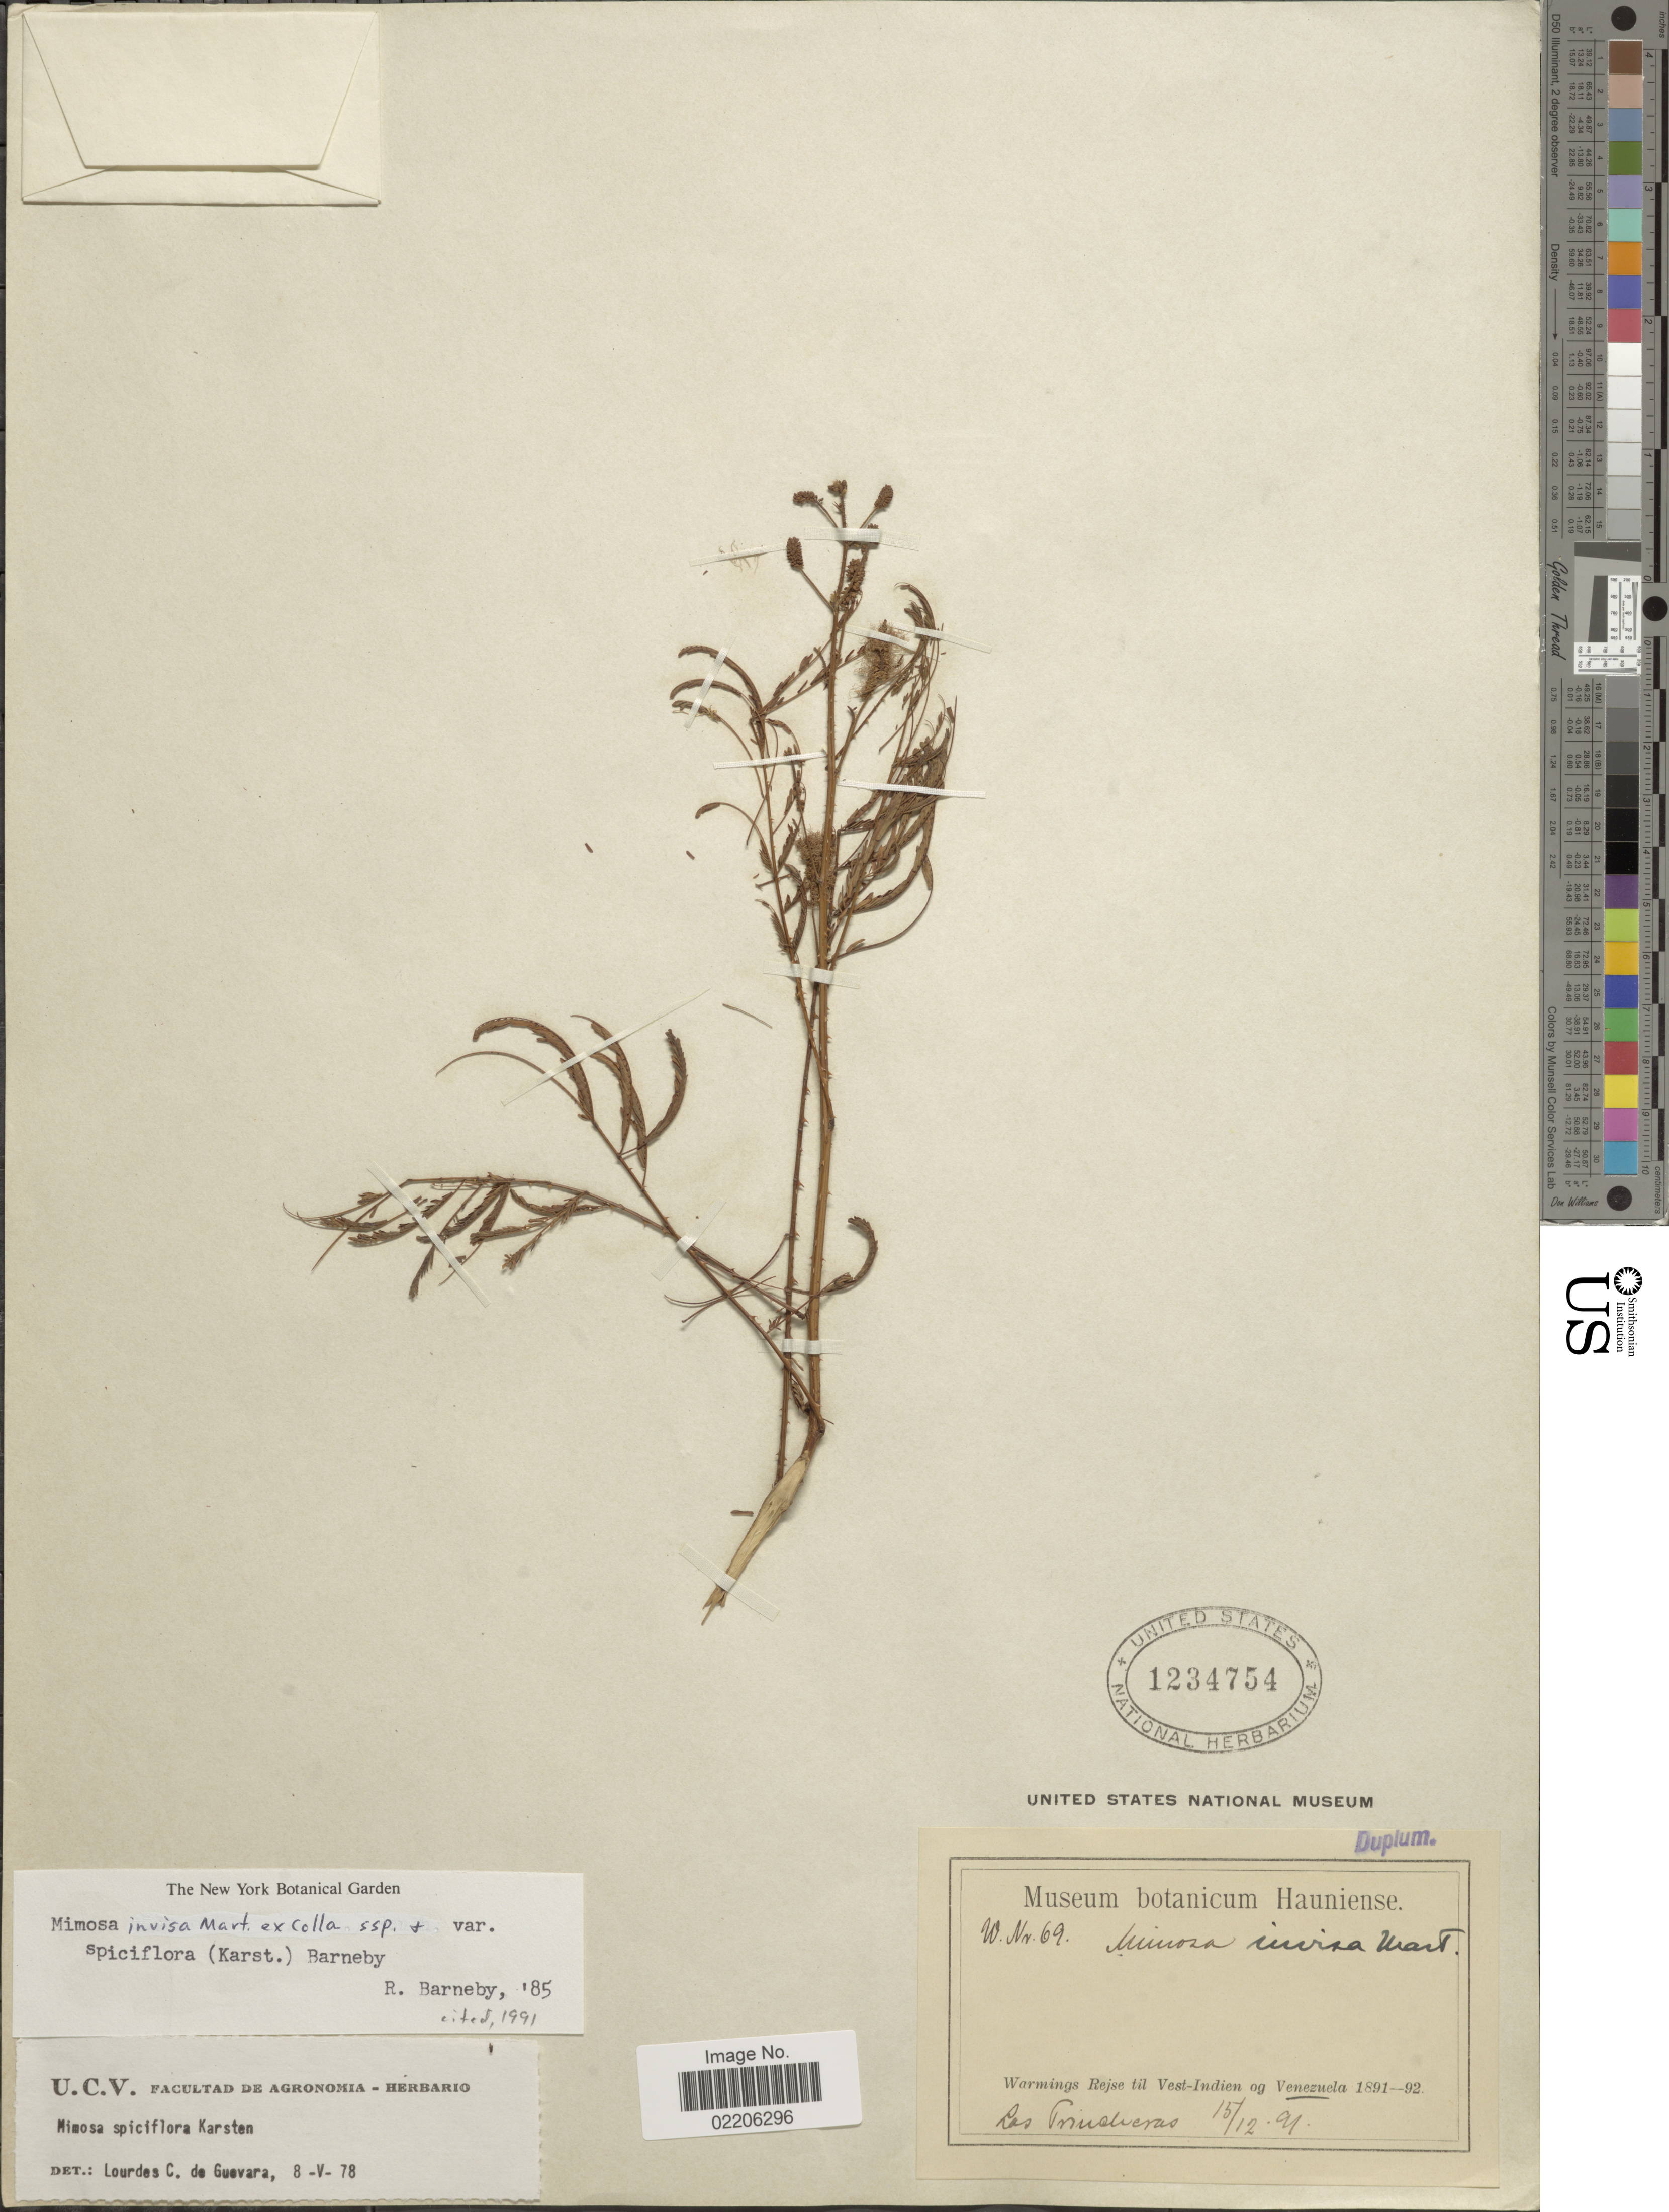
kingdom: Plantae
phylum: Tracheophyta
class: Magnoliopsida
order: Fabales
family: Fabaceae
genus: Mimosa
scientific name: Mimosa invisa var. spiciflora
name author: (H. Karst.) Barneby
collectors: W. Rejse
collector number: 69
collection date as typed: Transcribed d/m/y: 15/12/91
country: Venezuela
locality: Til Vest-Indien og Venezuela, Las Trincheras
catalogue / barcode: US 1234754